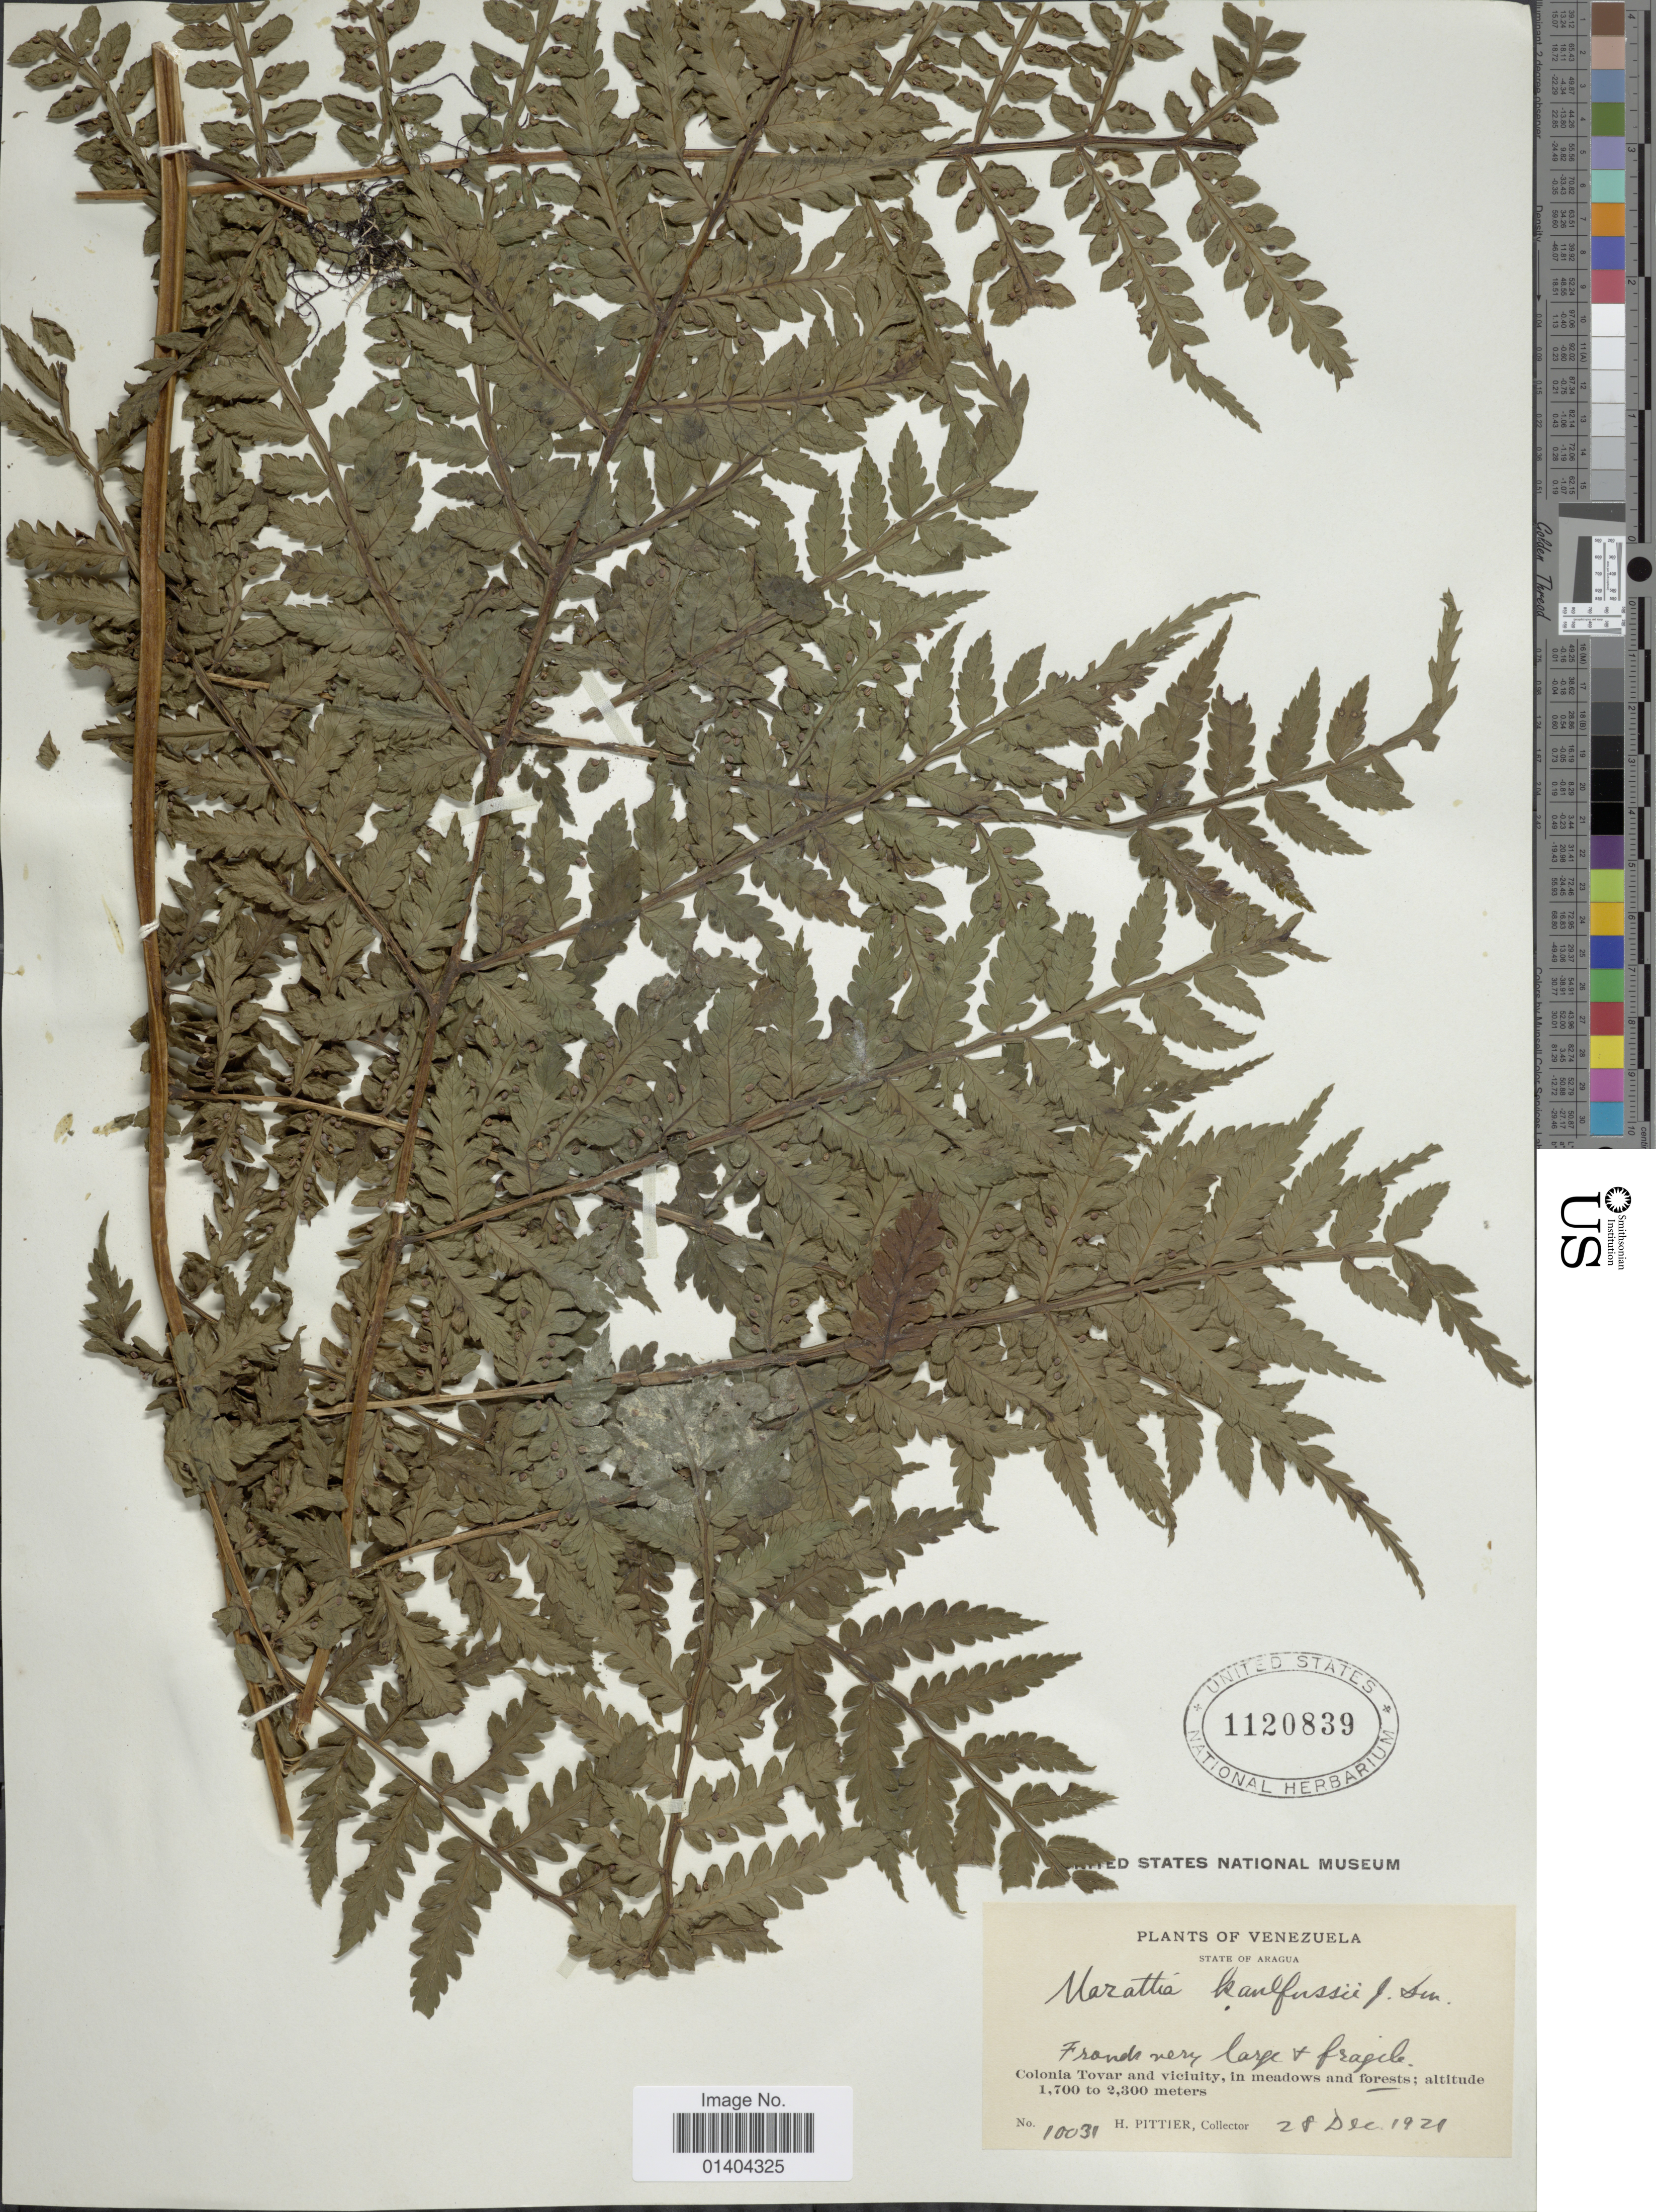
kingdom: Plantae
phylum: Tracheophyta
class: Polypodiopsida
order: Marattiales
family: Marattiaceae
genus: Marattia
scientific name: Marattia laevis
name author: Sm.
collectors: H. F. Pittier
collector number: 10031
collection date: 1921-12-28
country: Venezuela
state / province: Aragua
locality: Colonia Tovar and vicinity, in meadows and forests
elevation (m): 1700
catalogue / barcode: US 1120839